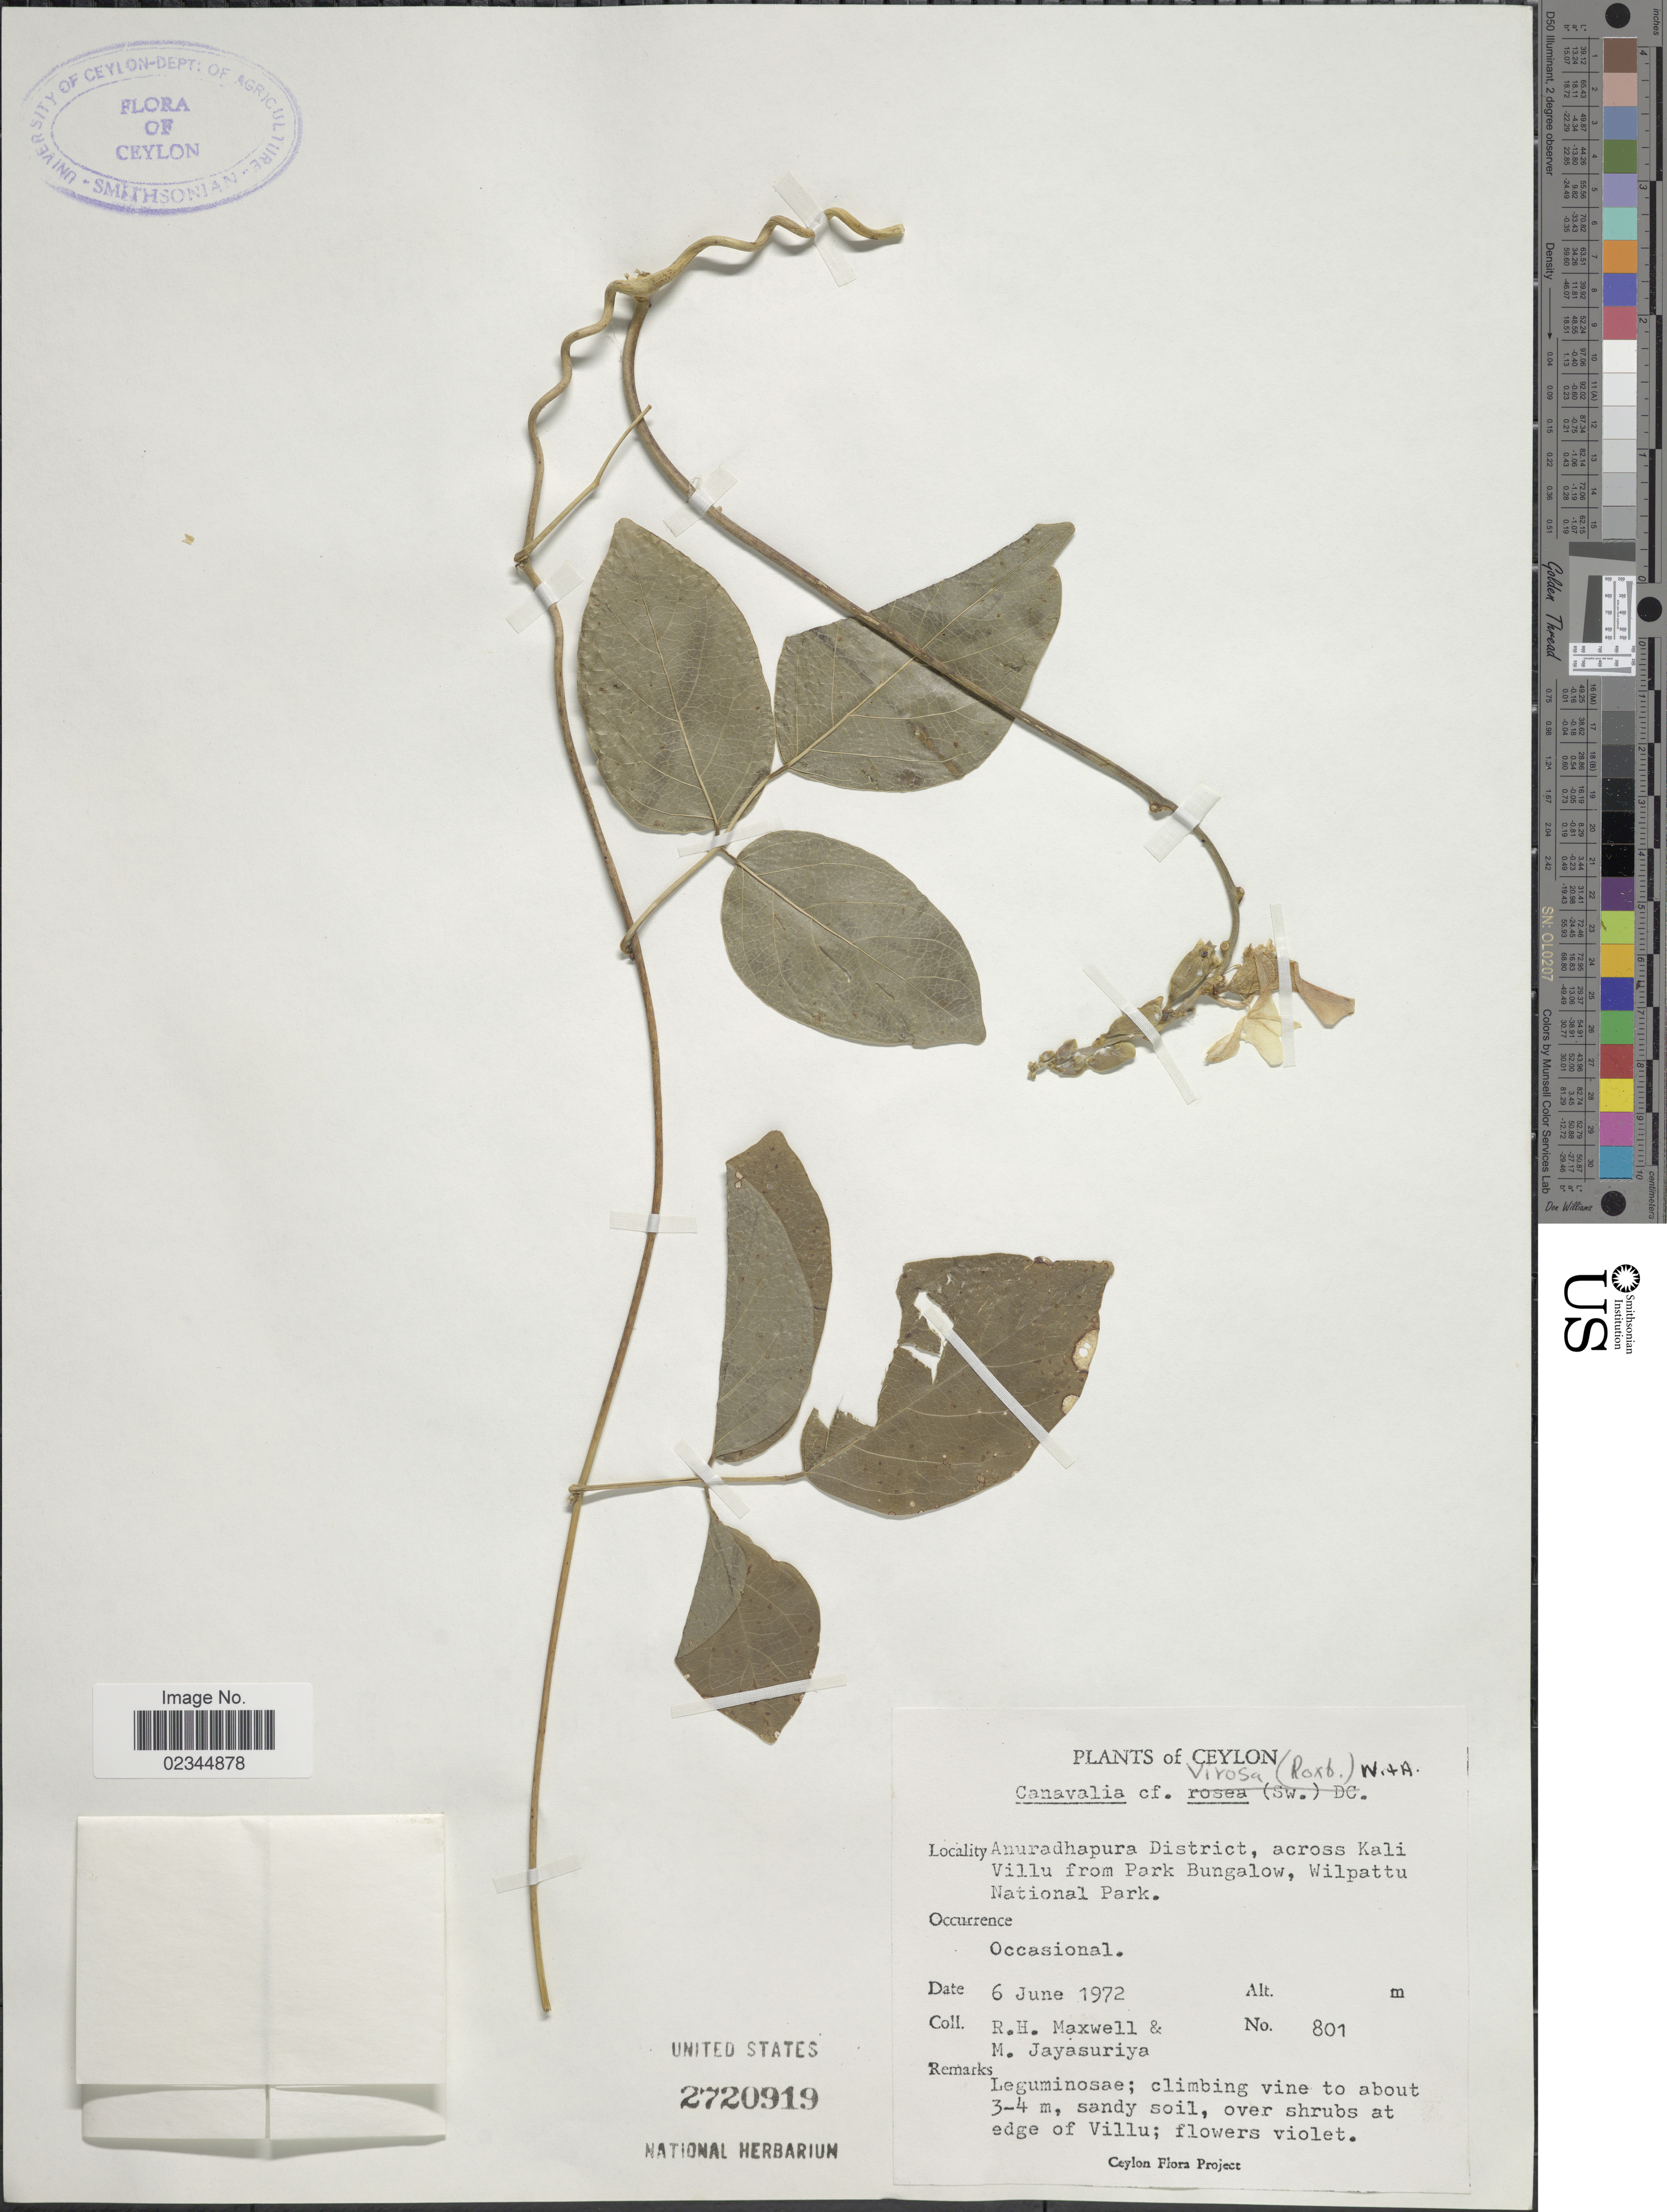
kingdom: Plantae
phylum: Tracheophyta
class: Magnoliopsida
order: Fabales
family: Fabaceae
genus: Canavalia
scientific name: Canavalia virosa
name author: (Roxb.) Wight & Arn.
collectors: R. Maxwell & M. Jayasuriya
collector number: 801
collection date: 1972-06-06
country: Sri Lanka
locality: Ceylon, Anuradhapura District, across Kali Villu from Park Bungalow, Wilpattu National Park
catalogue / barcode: US 2720919